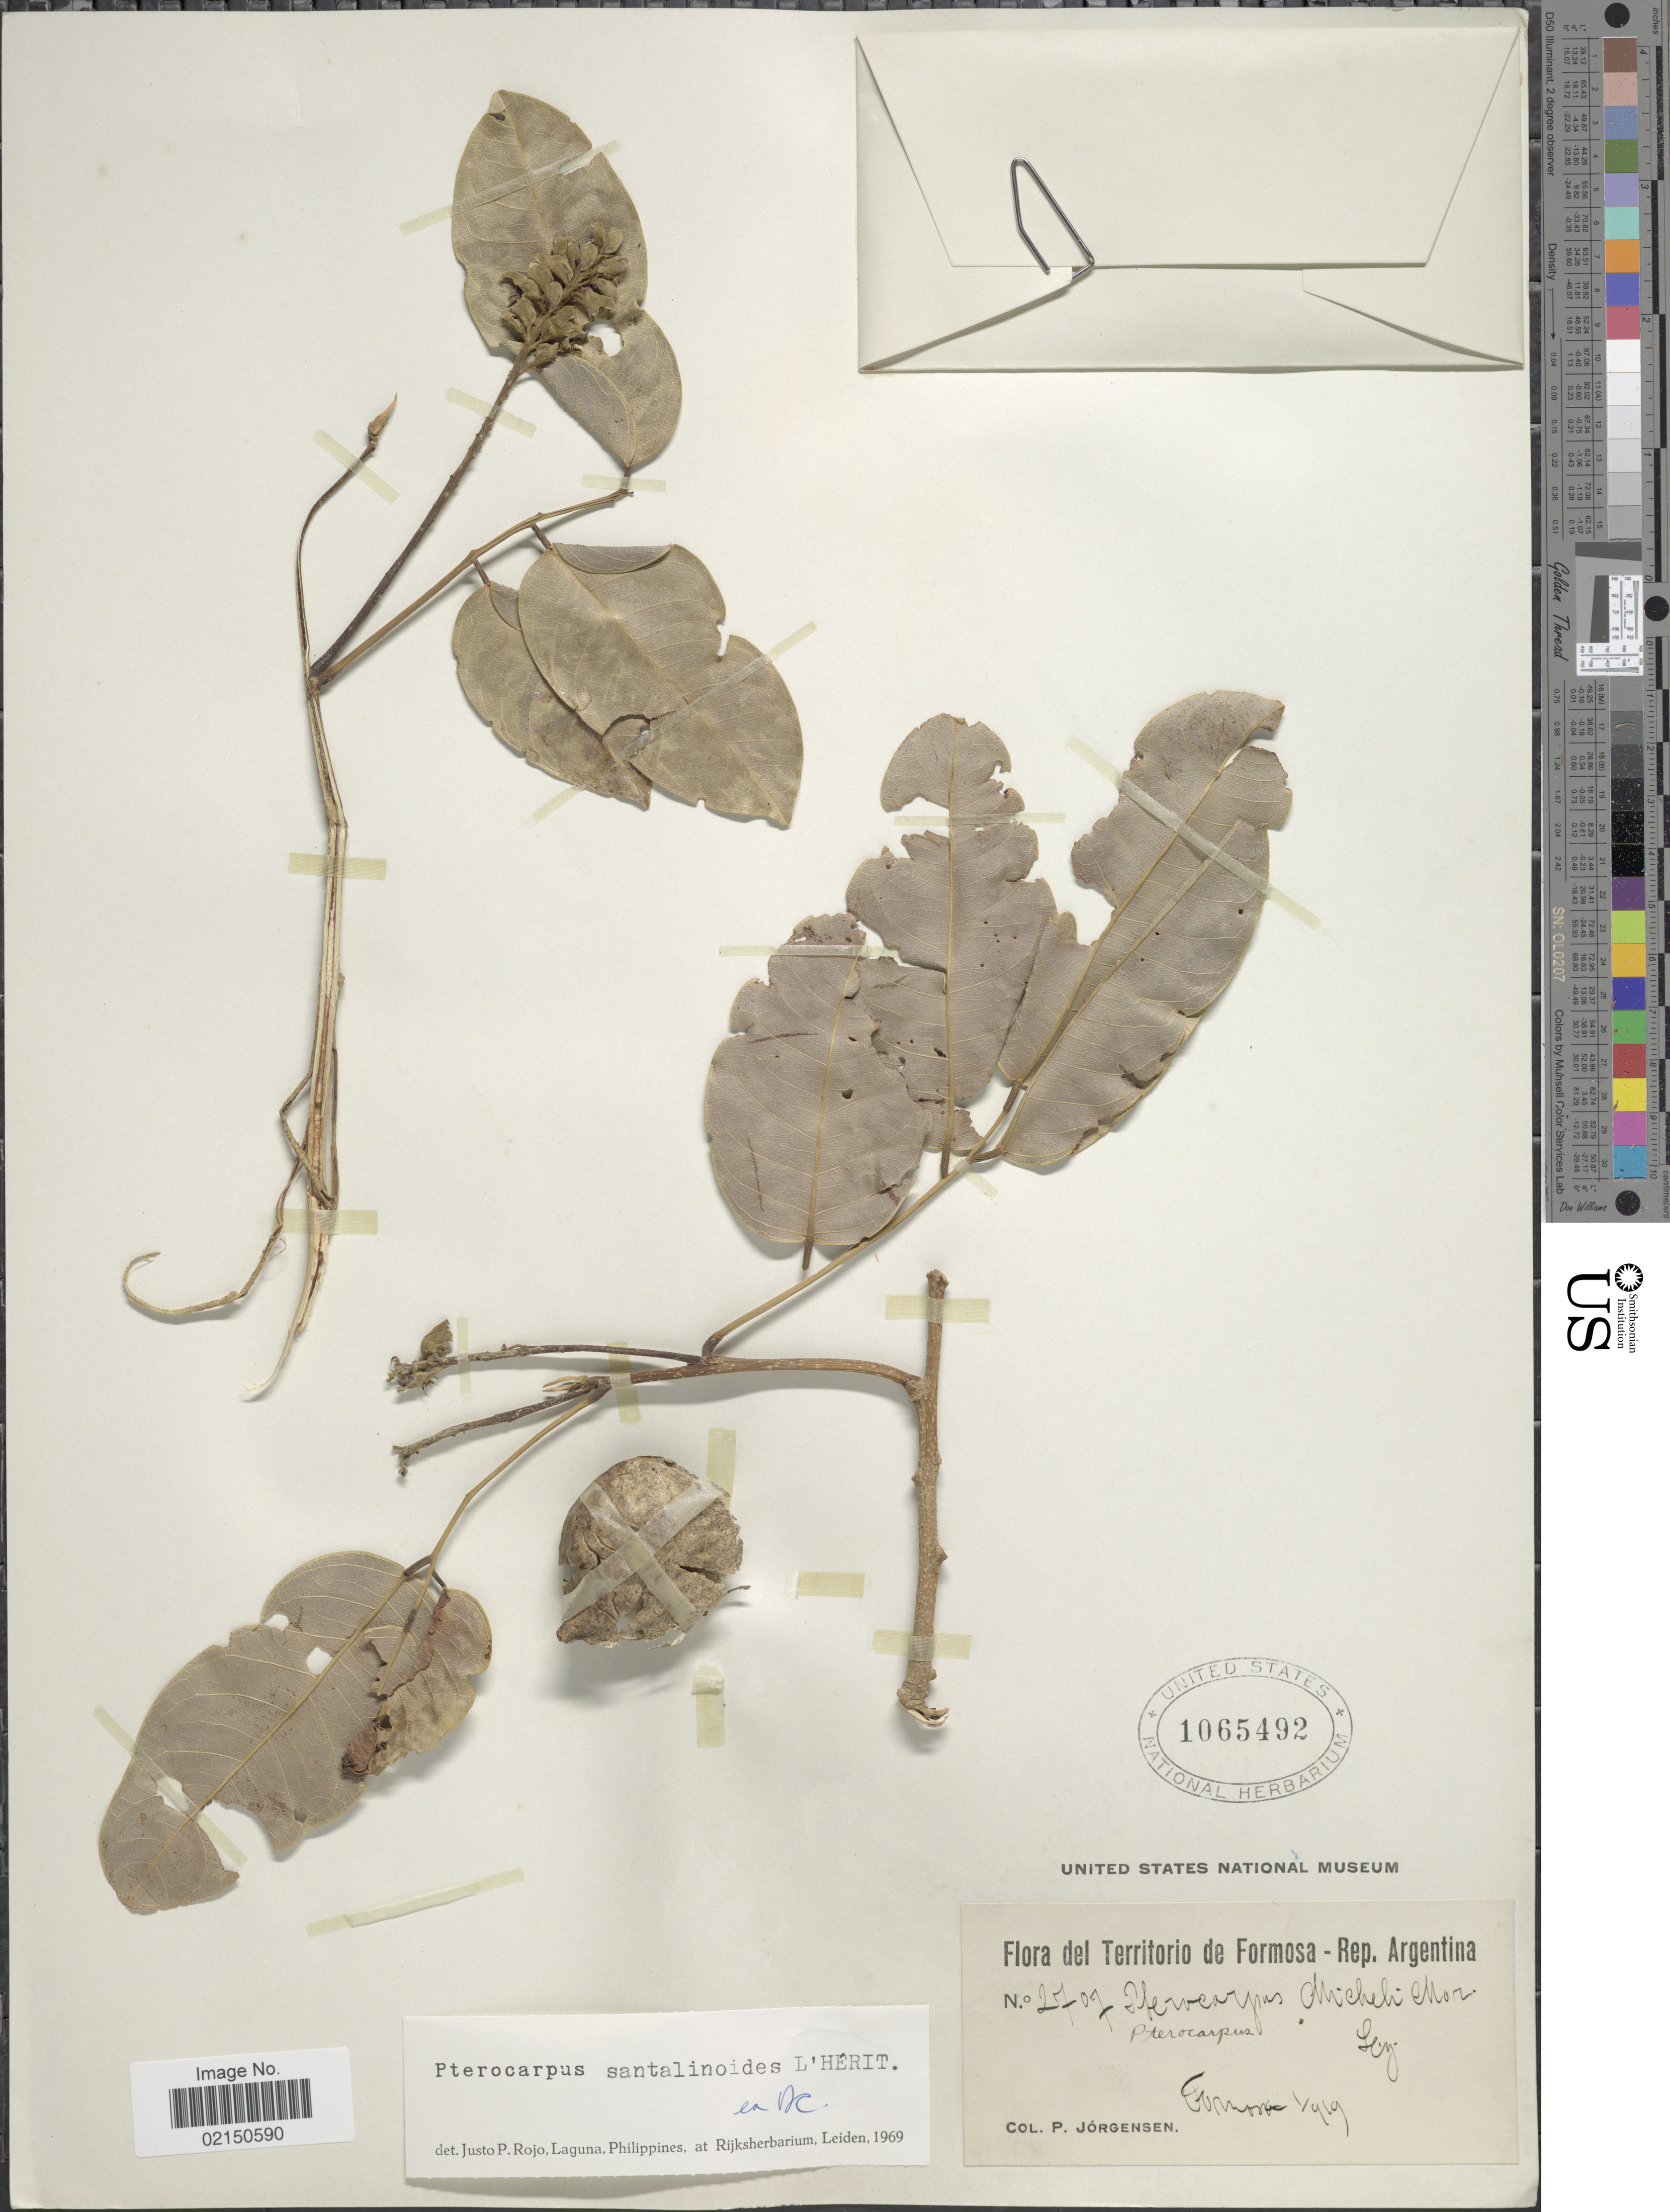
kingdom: Plantae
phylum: Tracheophyta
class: Magnoliopsida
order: Fabales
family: Fabaceae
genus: Pterocarpus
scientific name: Pterocarpus santalinoides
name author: L'Hér. ex DC.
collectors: P. Jörgensen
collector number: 2707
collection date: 1919-01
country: Argentina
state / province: Formosa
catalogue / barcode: US 1065492